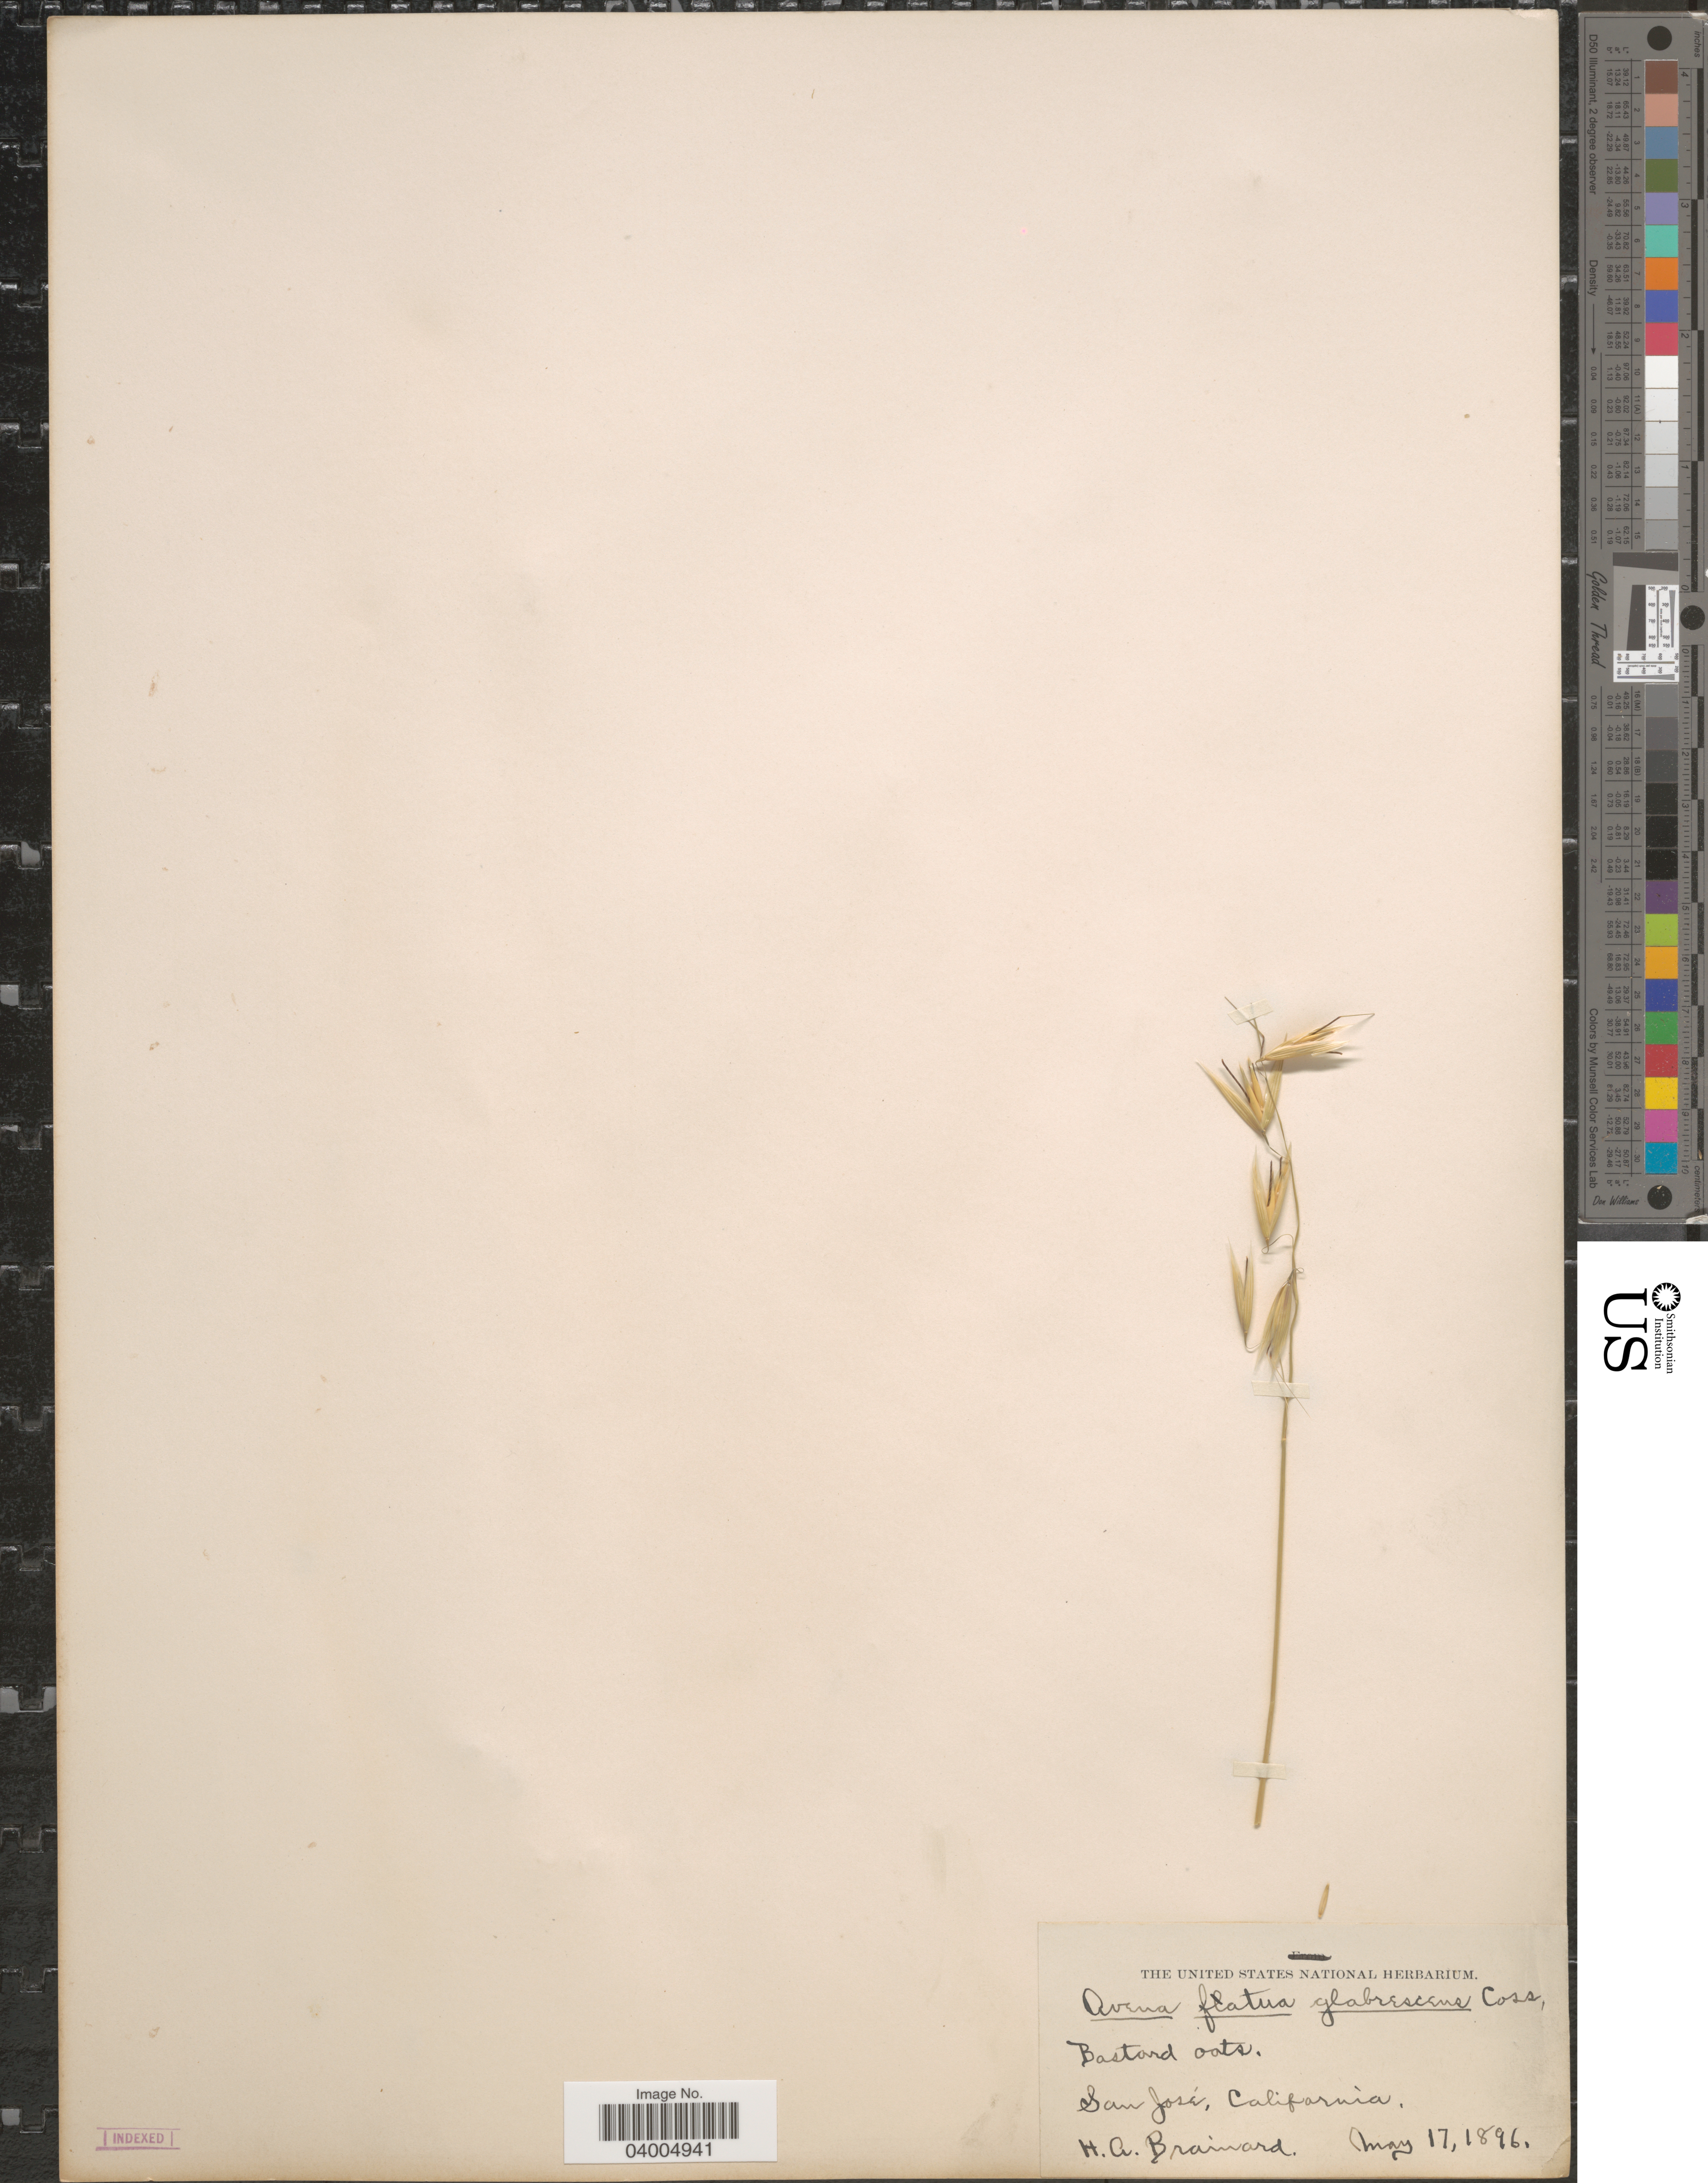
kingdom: Plantae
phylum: Tracheophyta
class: Liliopsida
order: Poales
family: Poaceae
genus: Avena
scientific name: Avena fatua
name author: L.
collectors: H. Brainard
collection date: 1896-05-17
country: United States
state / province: California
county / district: Santa Clara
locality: San José.